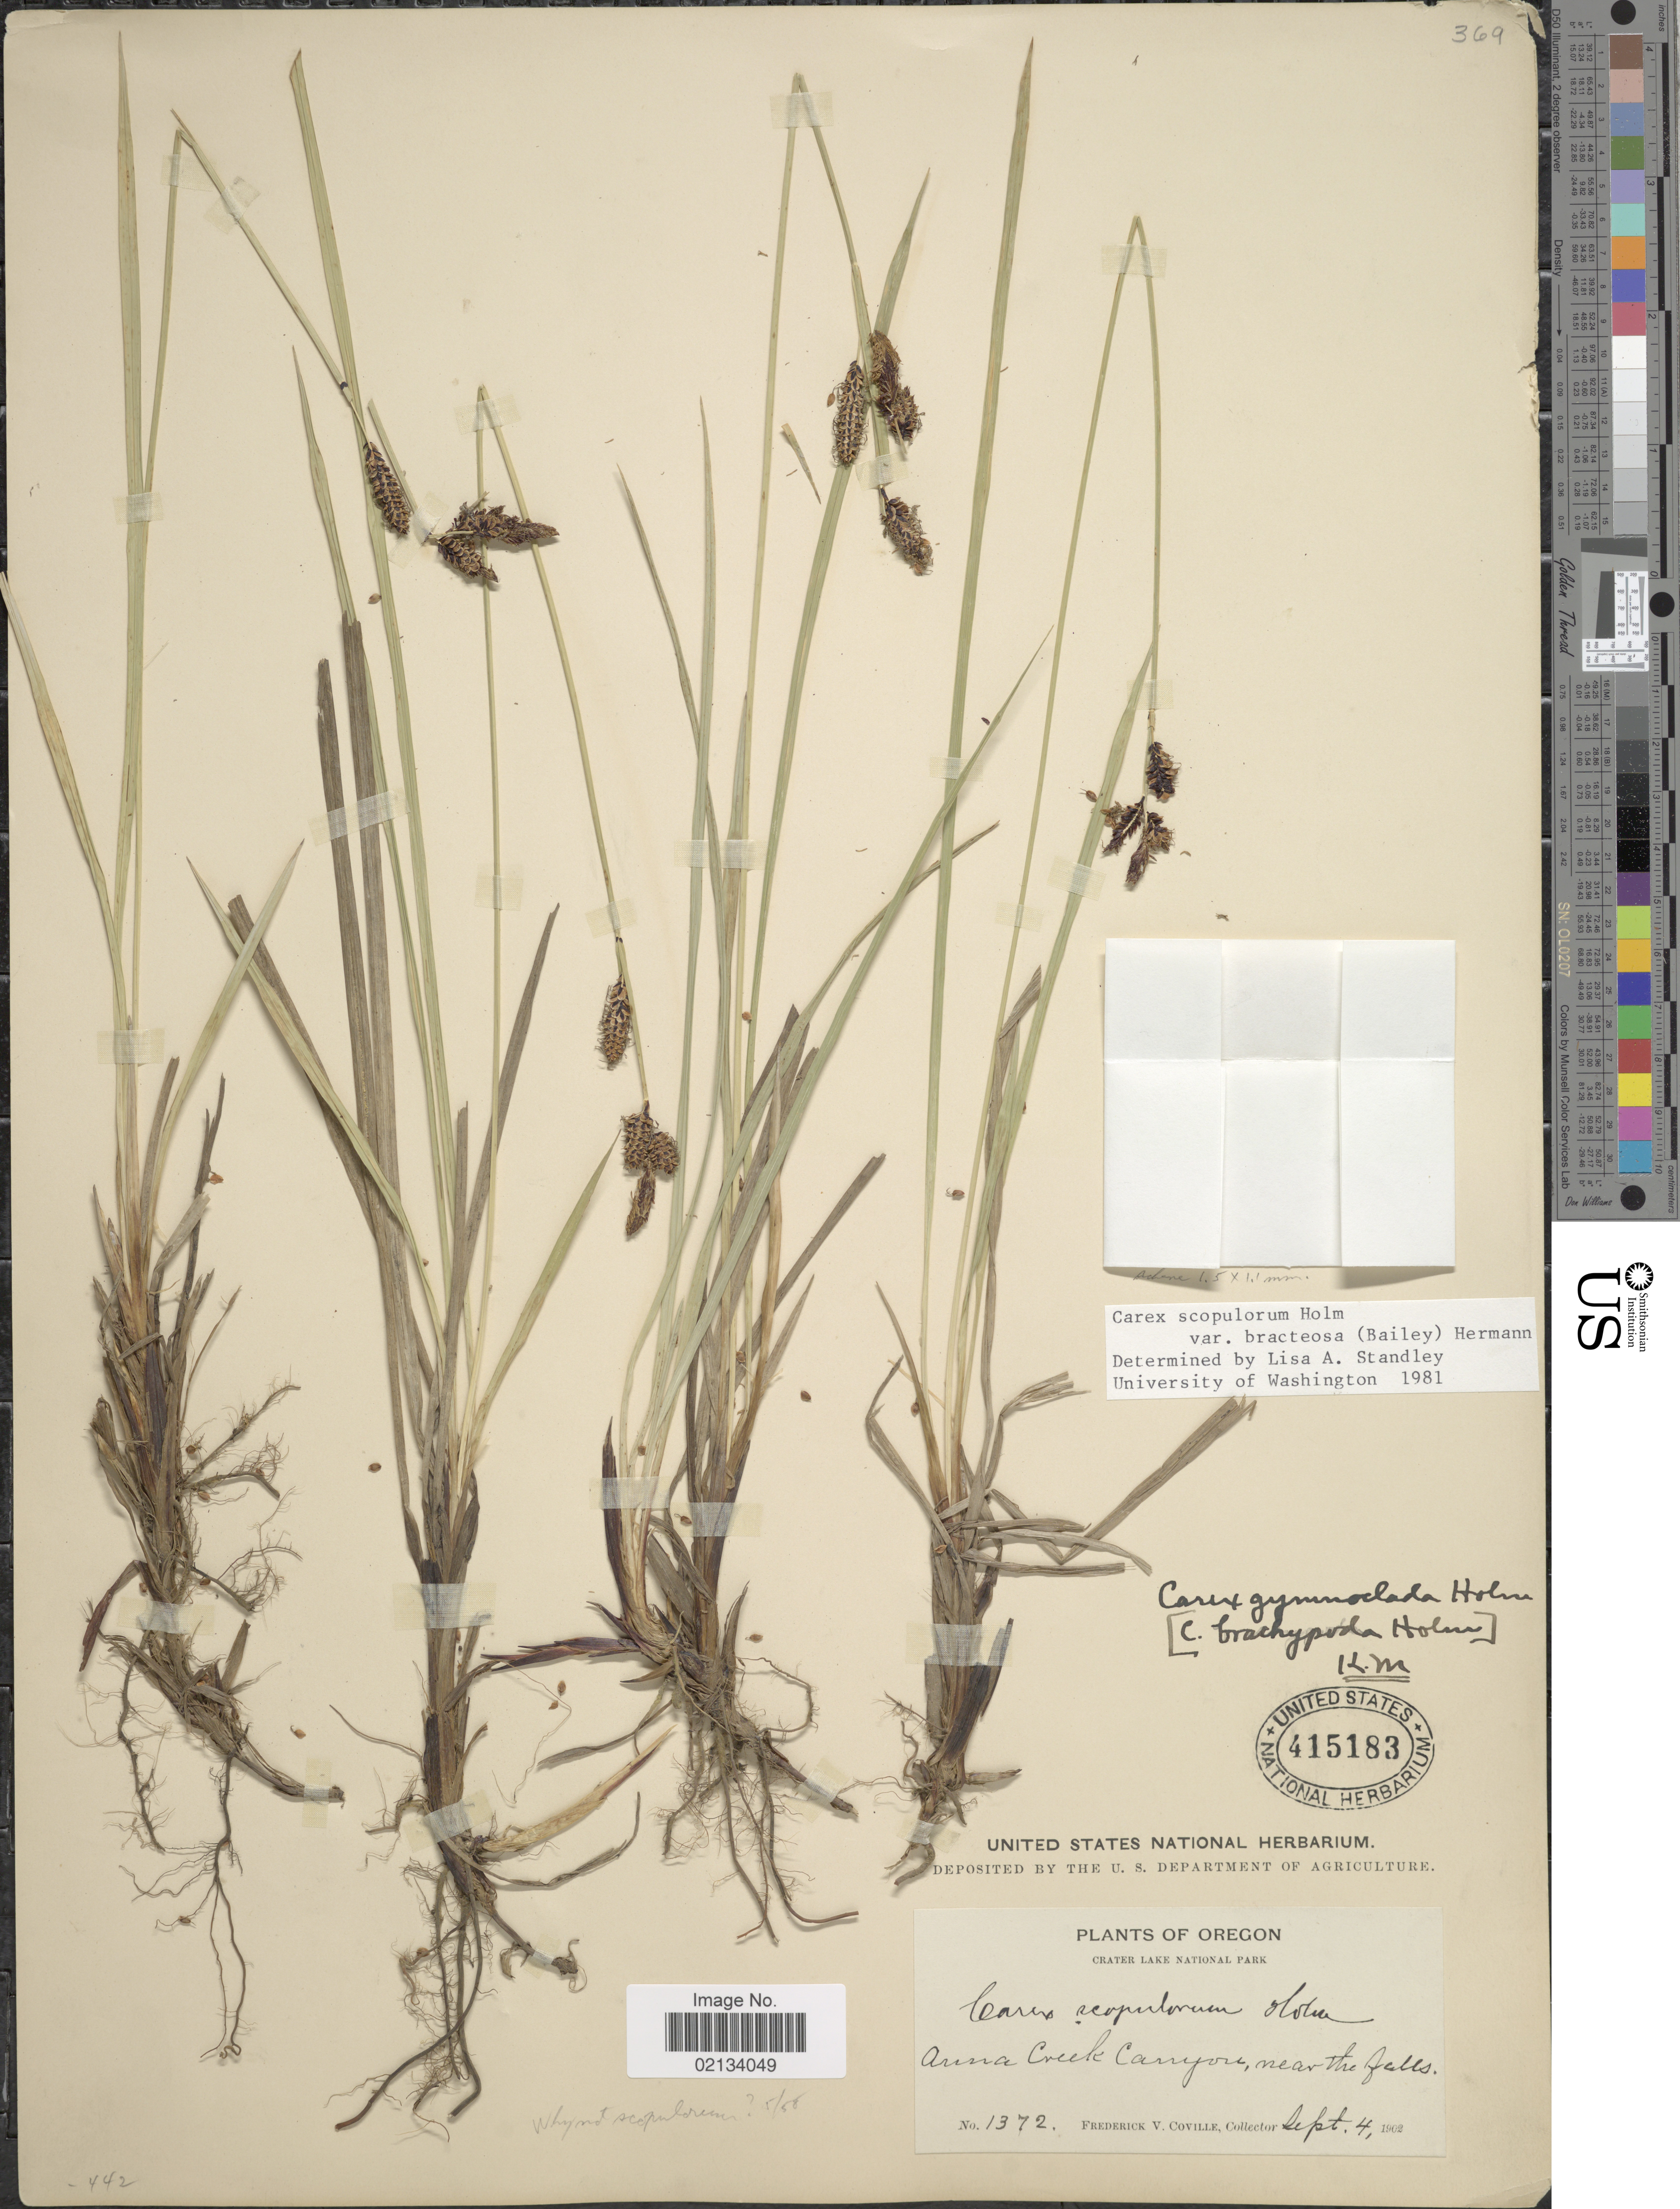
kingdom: Plantae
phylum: Tracheophyta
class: Liliopsida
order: Poales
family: Cyperaceae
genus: Carex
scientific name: Carex scopulorum var. bracteosa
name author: (L.H. Bailey) F.J. Herm.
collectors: F. V. Coville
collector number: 1372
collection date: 1902-09-04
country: United States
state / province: Oregon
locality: Crater Lake National Park, Anna Creek Canyon, near the falls.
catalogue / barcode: US 415183